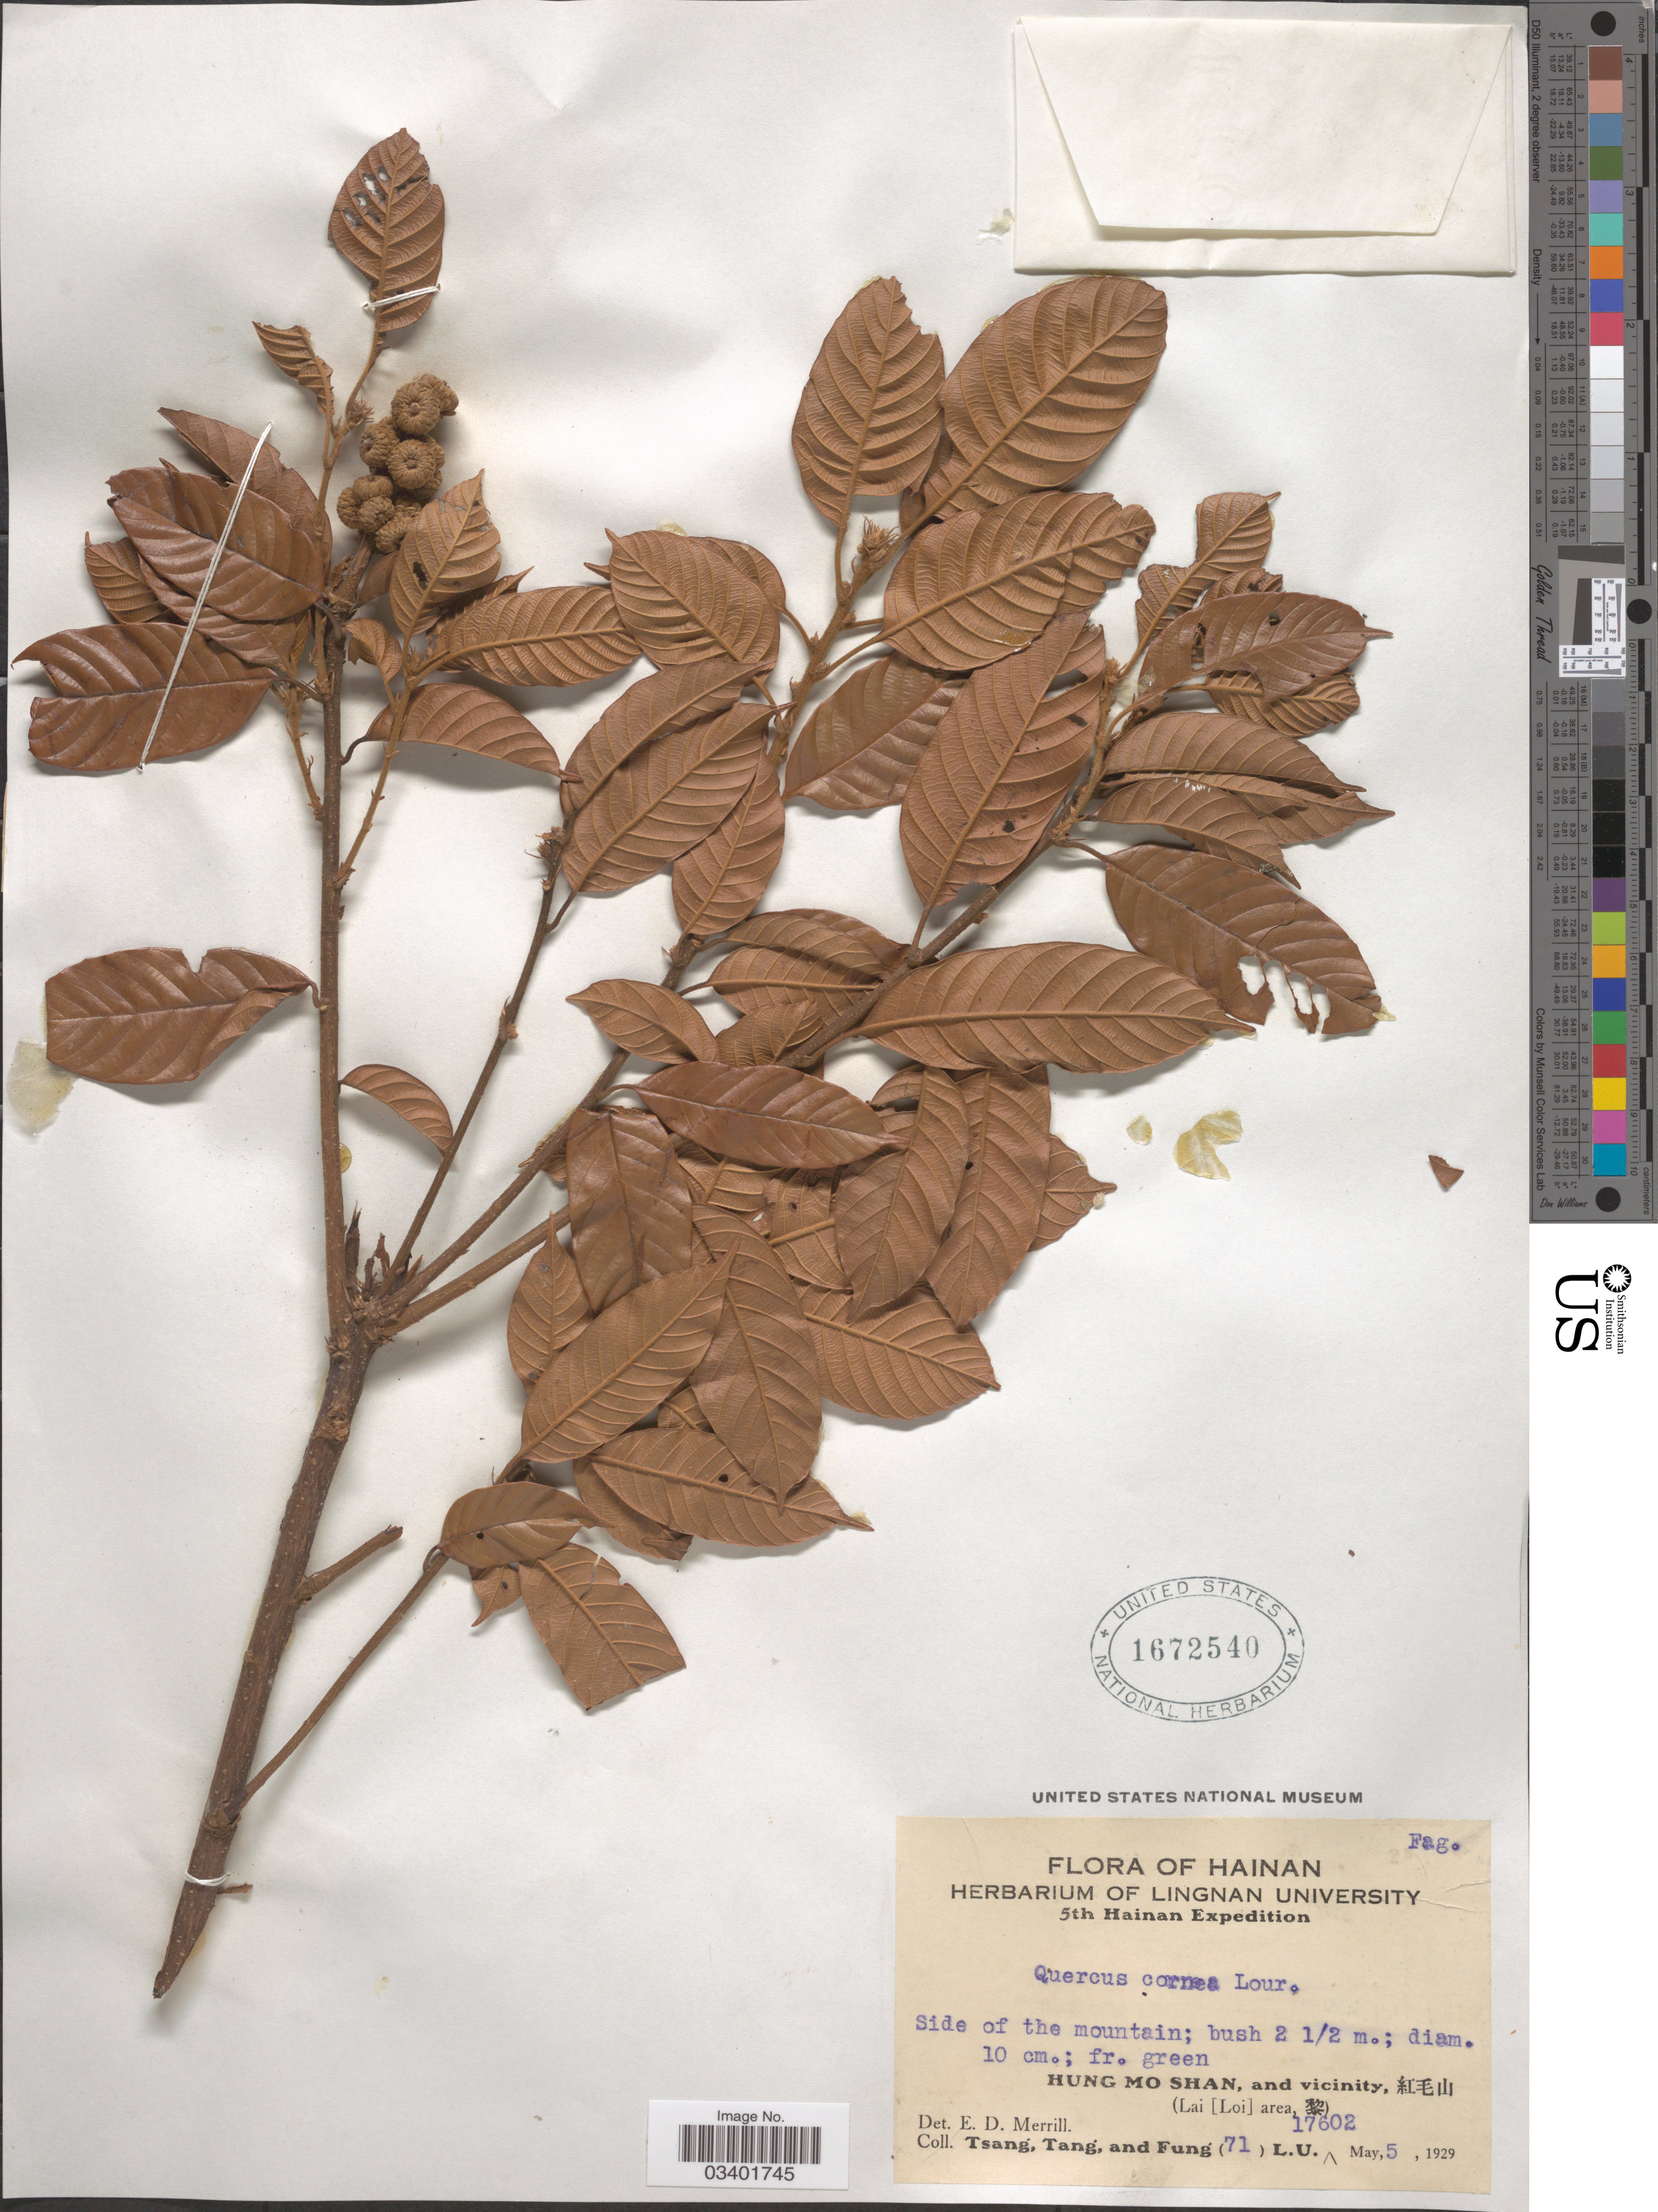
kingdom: Plantae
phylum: Tracheophyta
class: Magnoliopsida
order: Fagales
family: Fagaceae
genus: Lithocarpus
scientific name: Lithocarpus corneus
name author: (Lour.) Rehder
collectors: -- Tsang, -- Tang & Fung, --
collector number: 71 L.U. 17602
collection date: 1929-05-05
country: China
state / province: Hainan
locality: Side of the mountain. Hung Mo Shan, and vicinity, X. (Lai [Loi] area, X).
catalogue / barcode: US 1672540